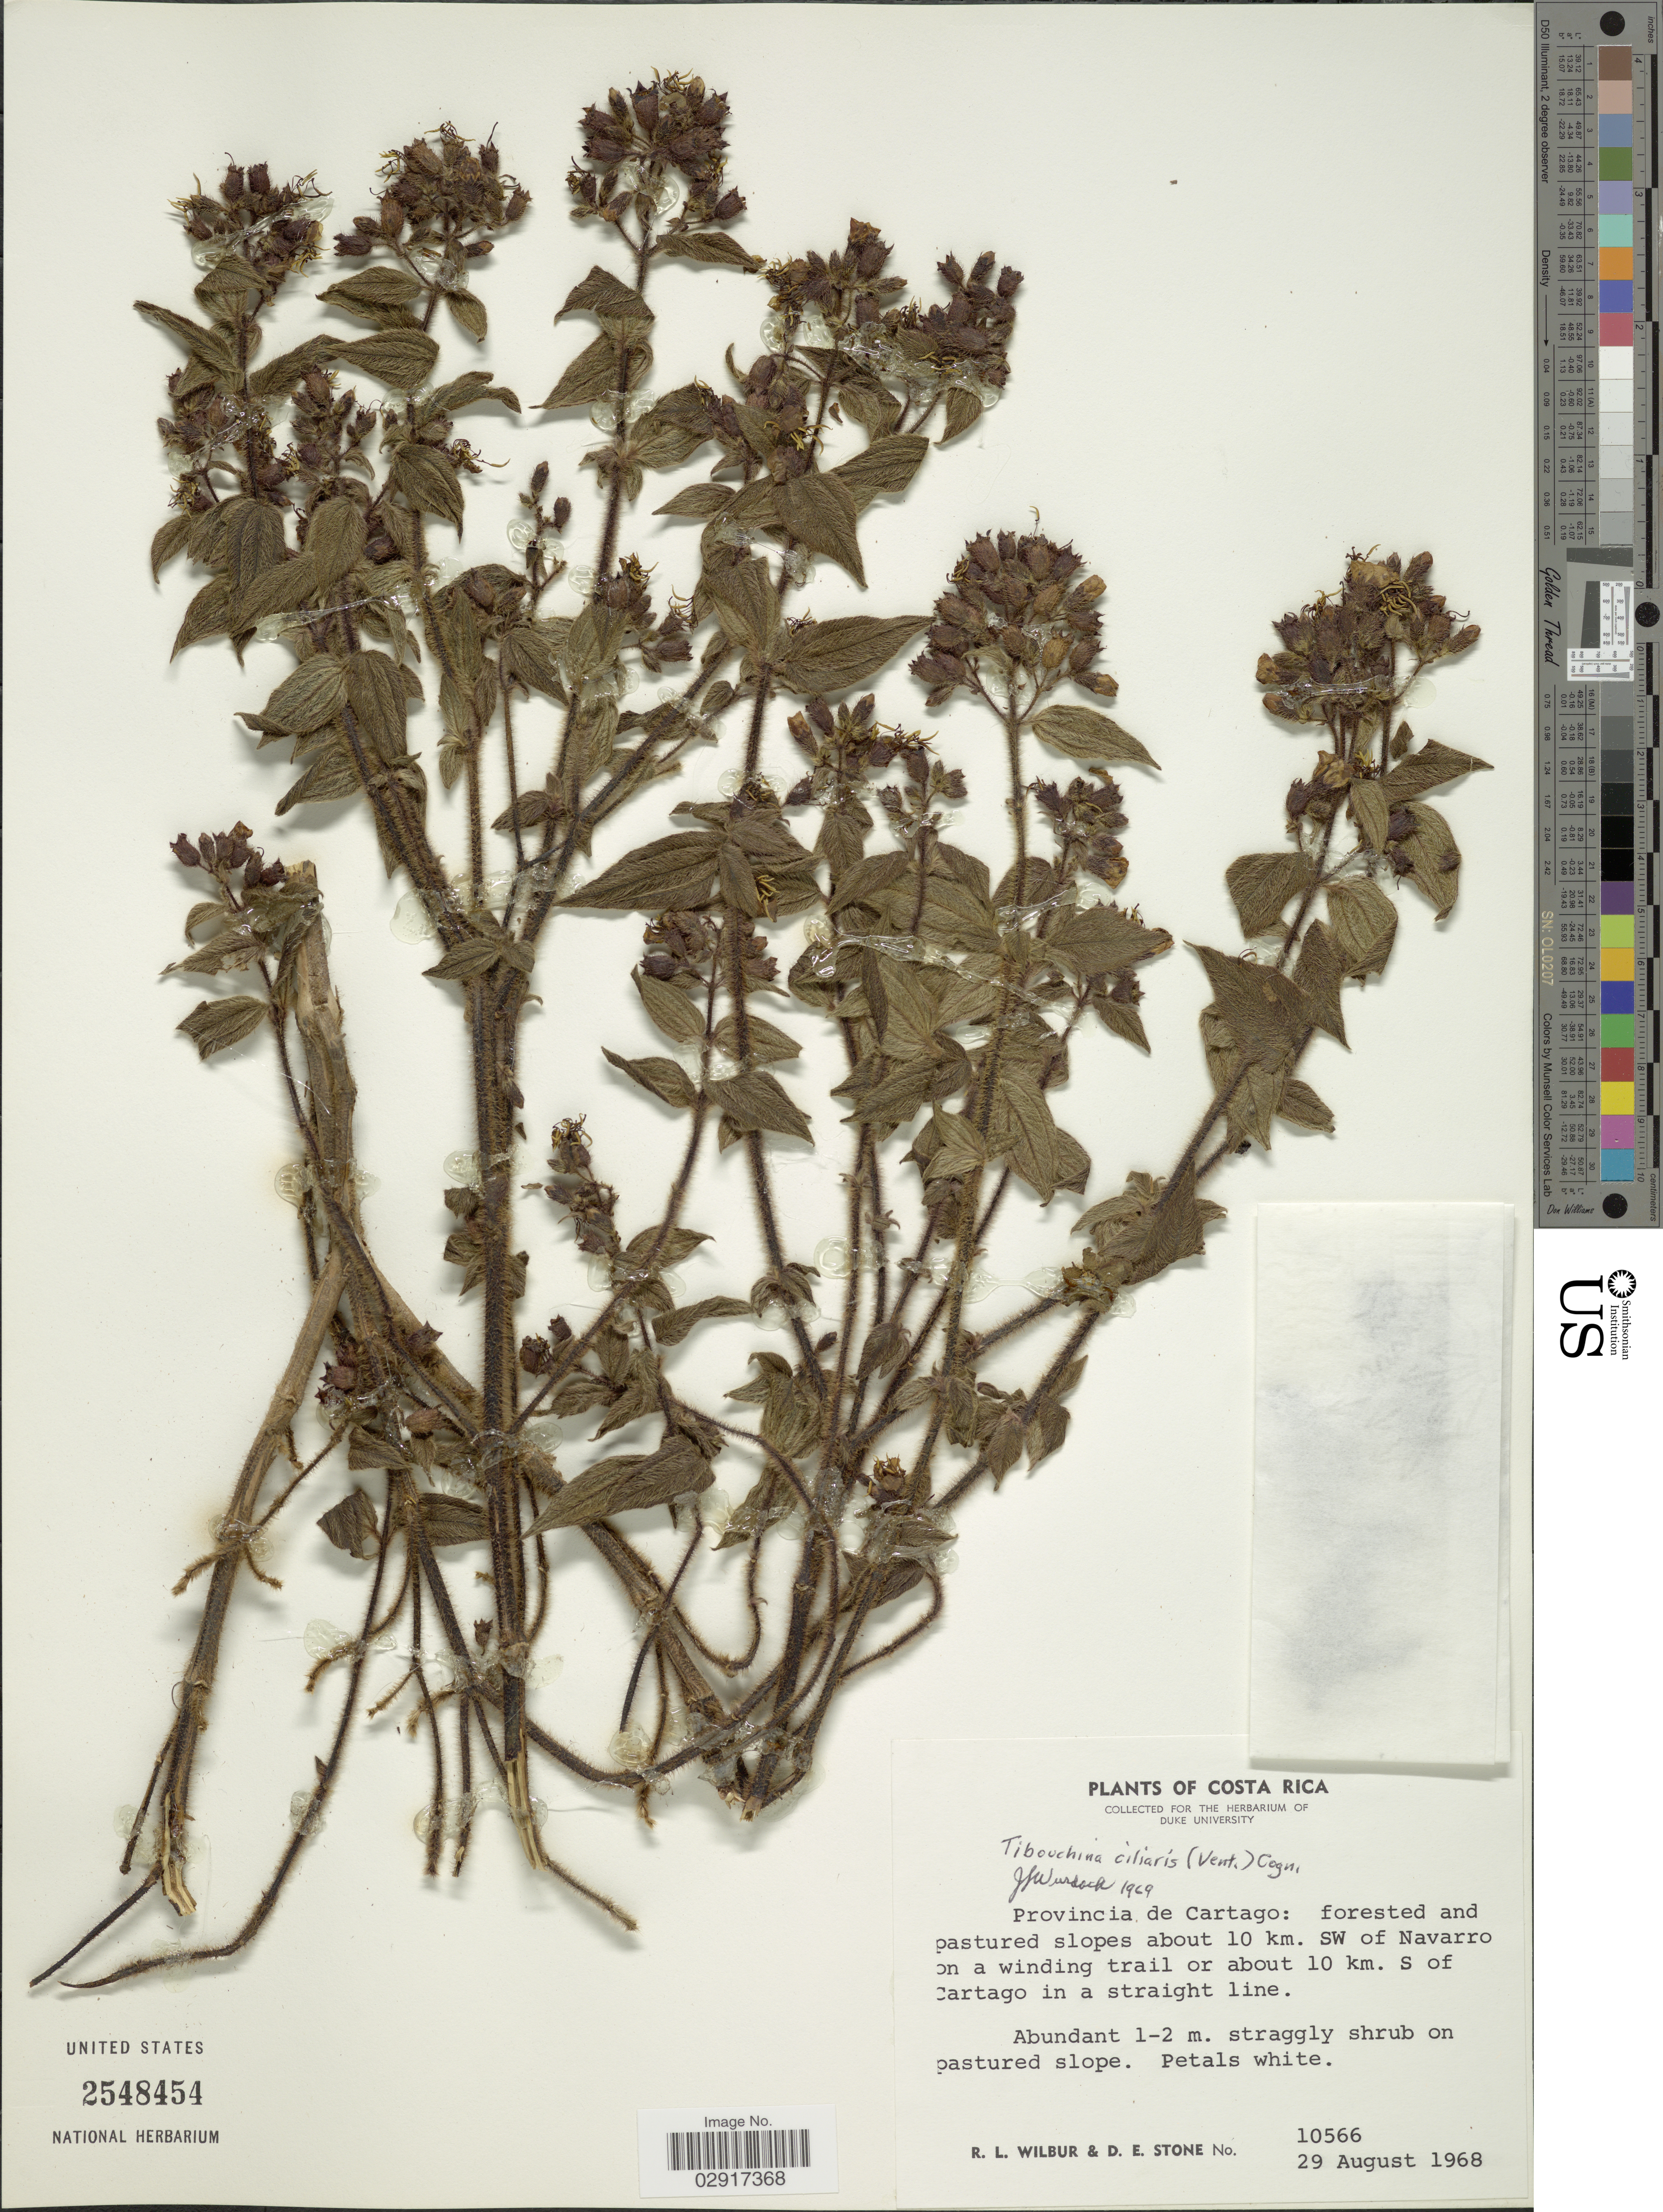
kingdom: Plantae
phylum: Tracheophyta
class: Magnoliopsida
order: Myrtales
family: Melastomataceae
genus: Chaetogastra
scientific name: Chaetogastra ciliaris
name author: (Vent.) DC.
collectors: R. L. Wilbur & D. E. Stone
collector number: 10566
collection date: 1968-08-29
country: Costa Rica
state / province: Cartago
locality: Provincia de Cartago: forested and pastured slopes about 10 km. SW of Navarro on a winding trail or about 10 km. S of Cartago in a straight line.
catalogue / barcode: US 2548454